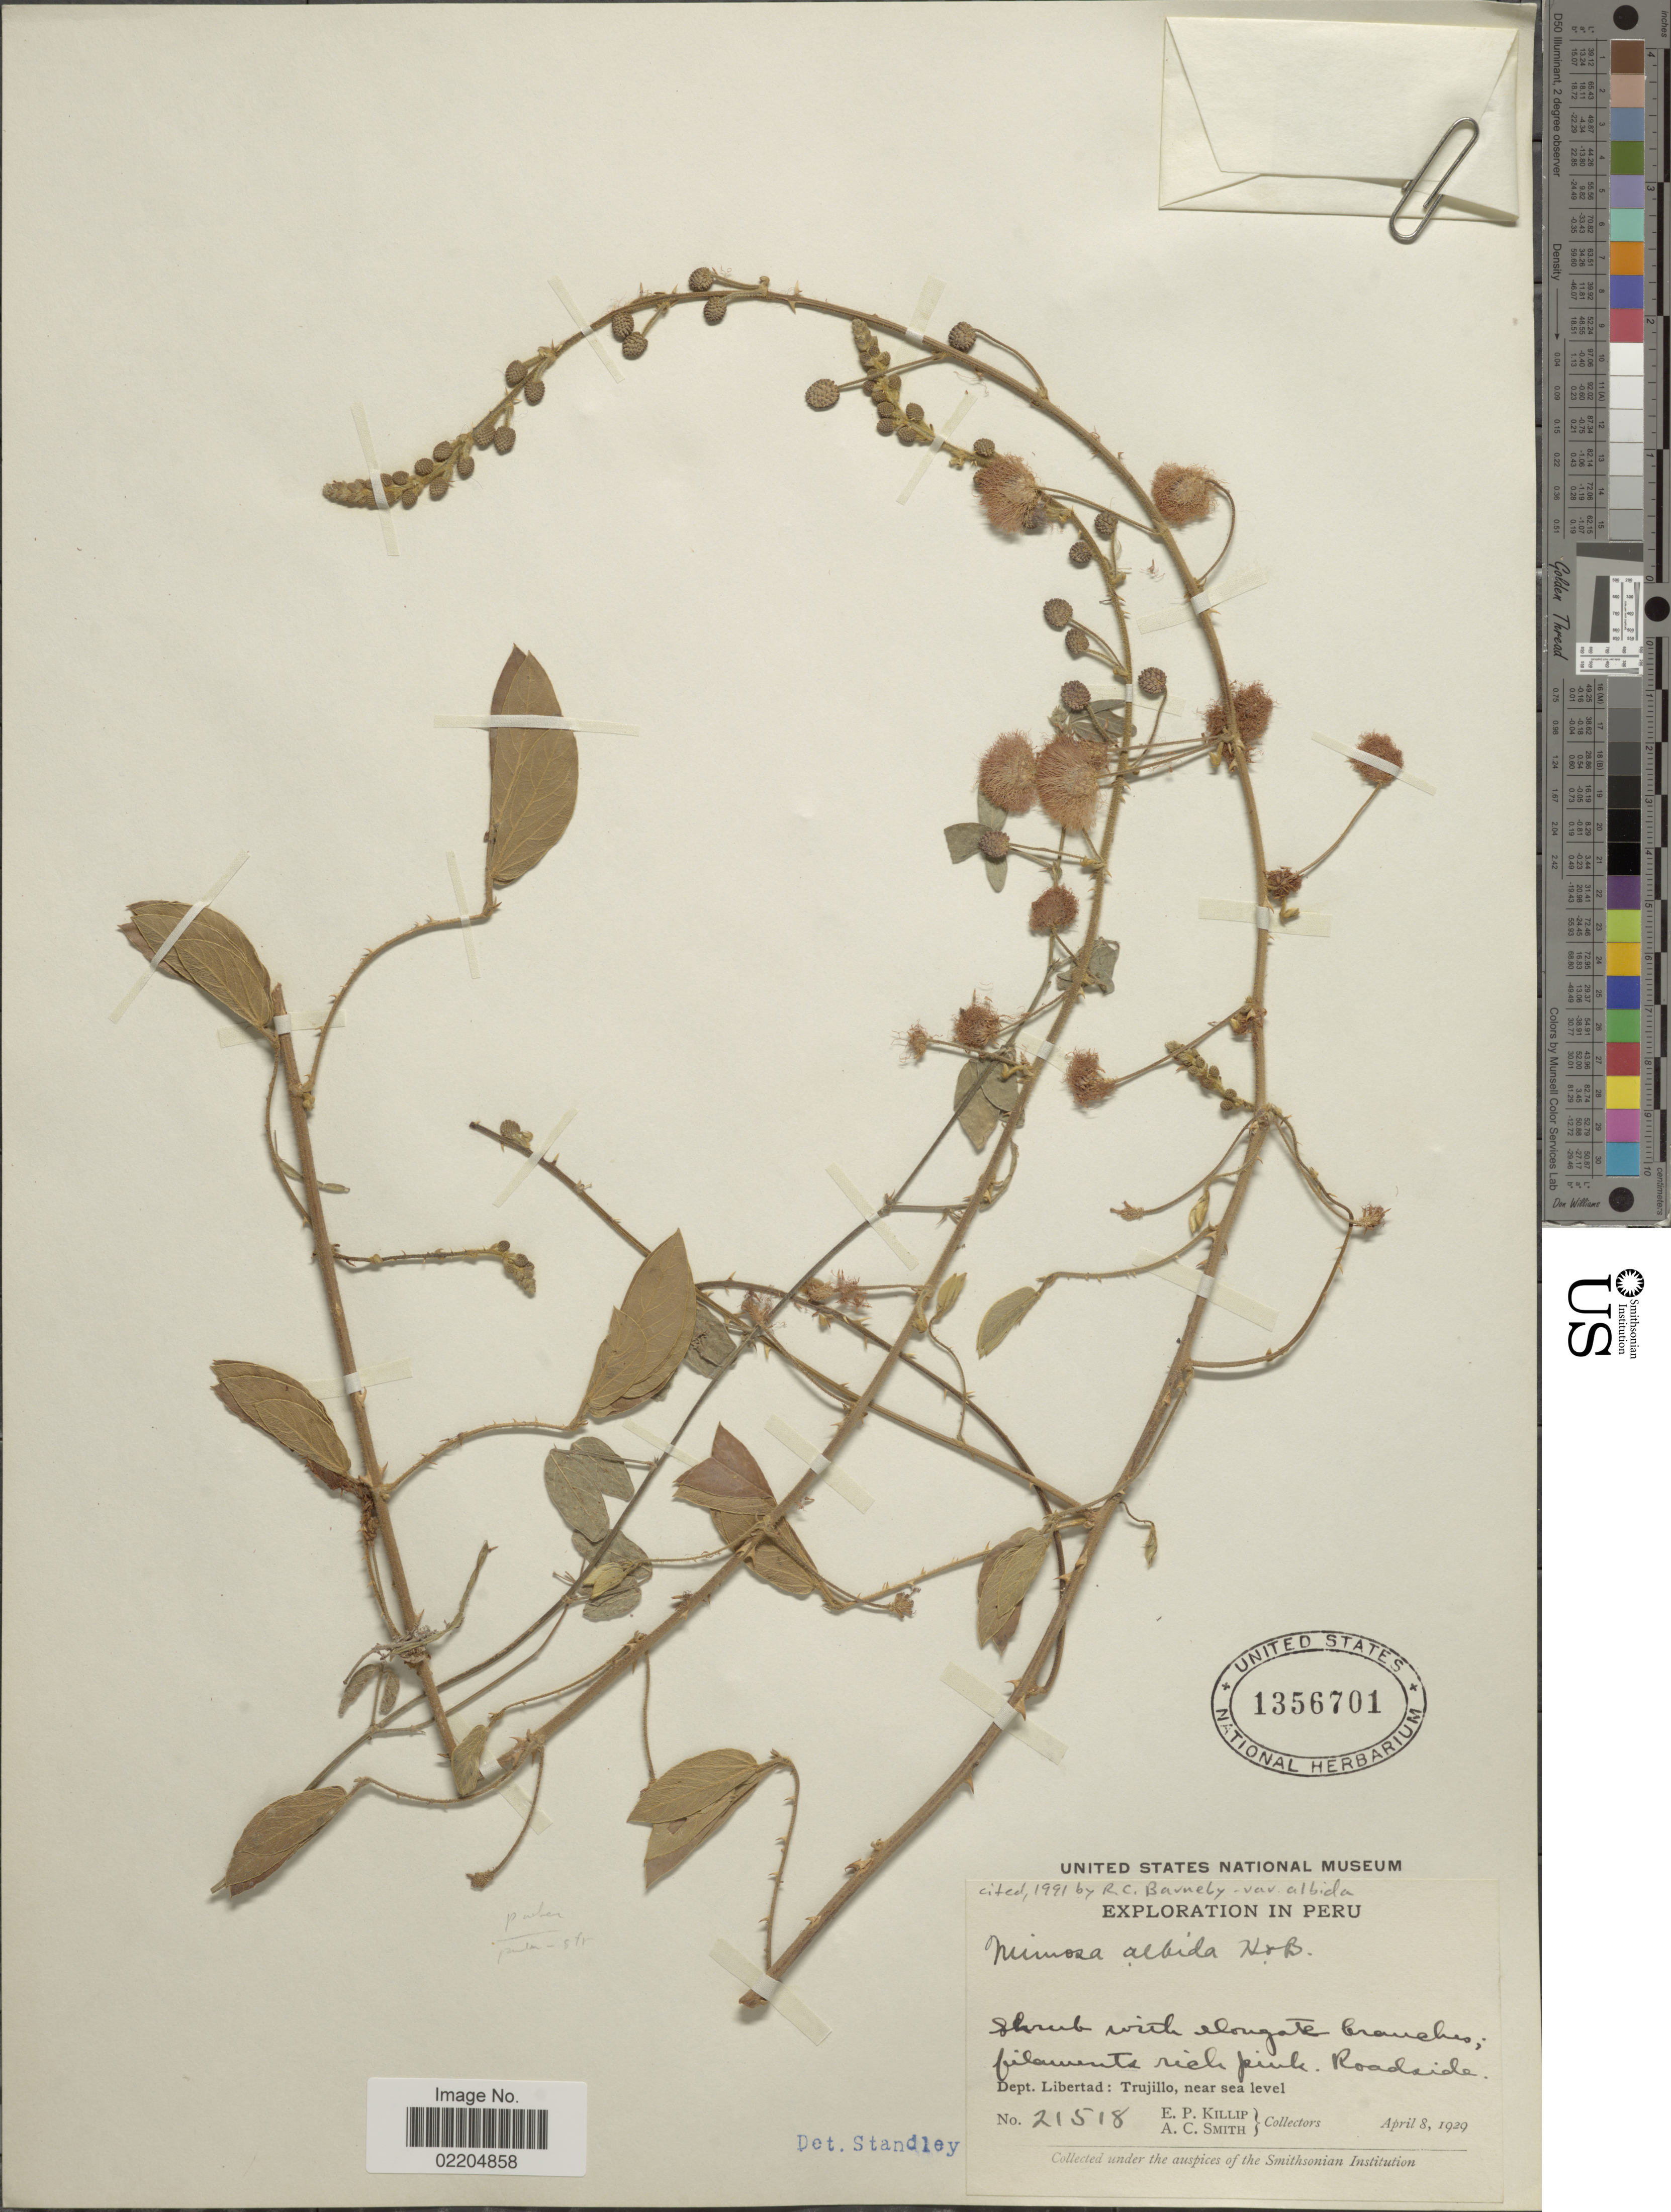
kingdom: Plantae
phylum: Tracheophyta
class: Magnoliopsida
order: Fabales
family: Fabaceae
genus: Mimosa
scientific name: Mimosa albida var. albida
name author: Humb. & Bonpl. ex Willd.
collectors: E. P. Killip & A. C. Smith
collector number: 21518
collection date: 1929-04-08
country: Peru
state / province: La Libertad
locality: Dept. Libertad: Trujillo.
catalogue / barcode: US 1356701